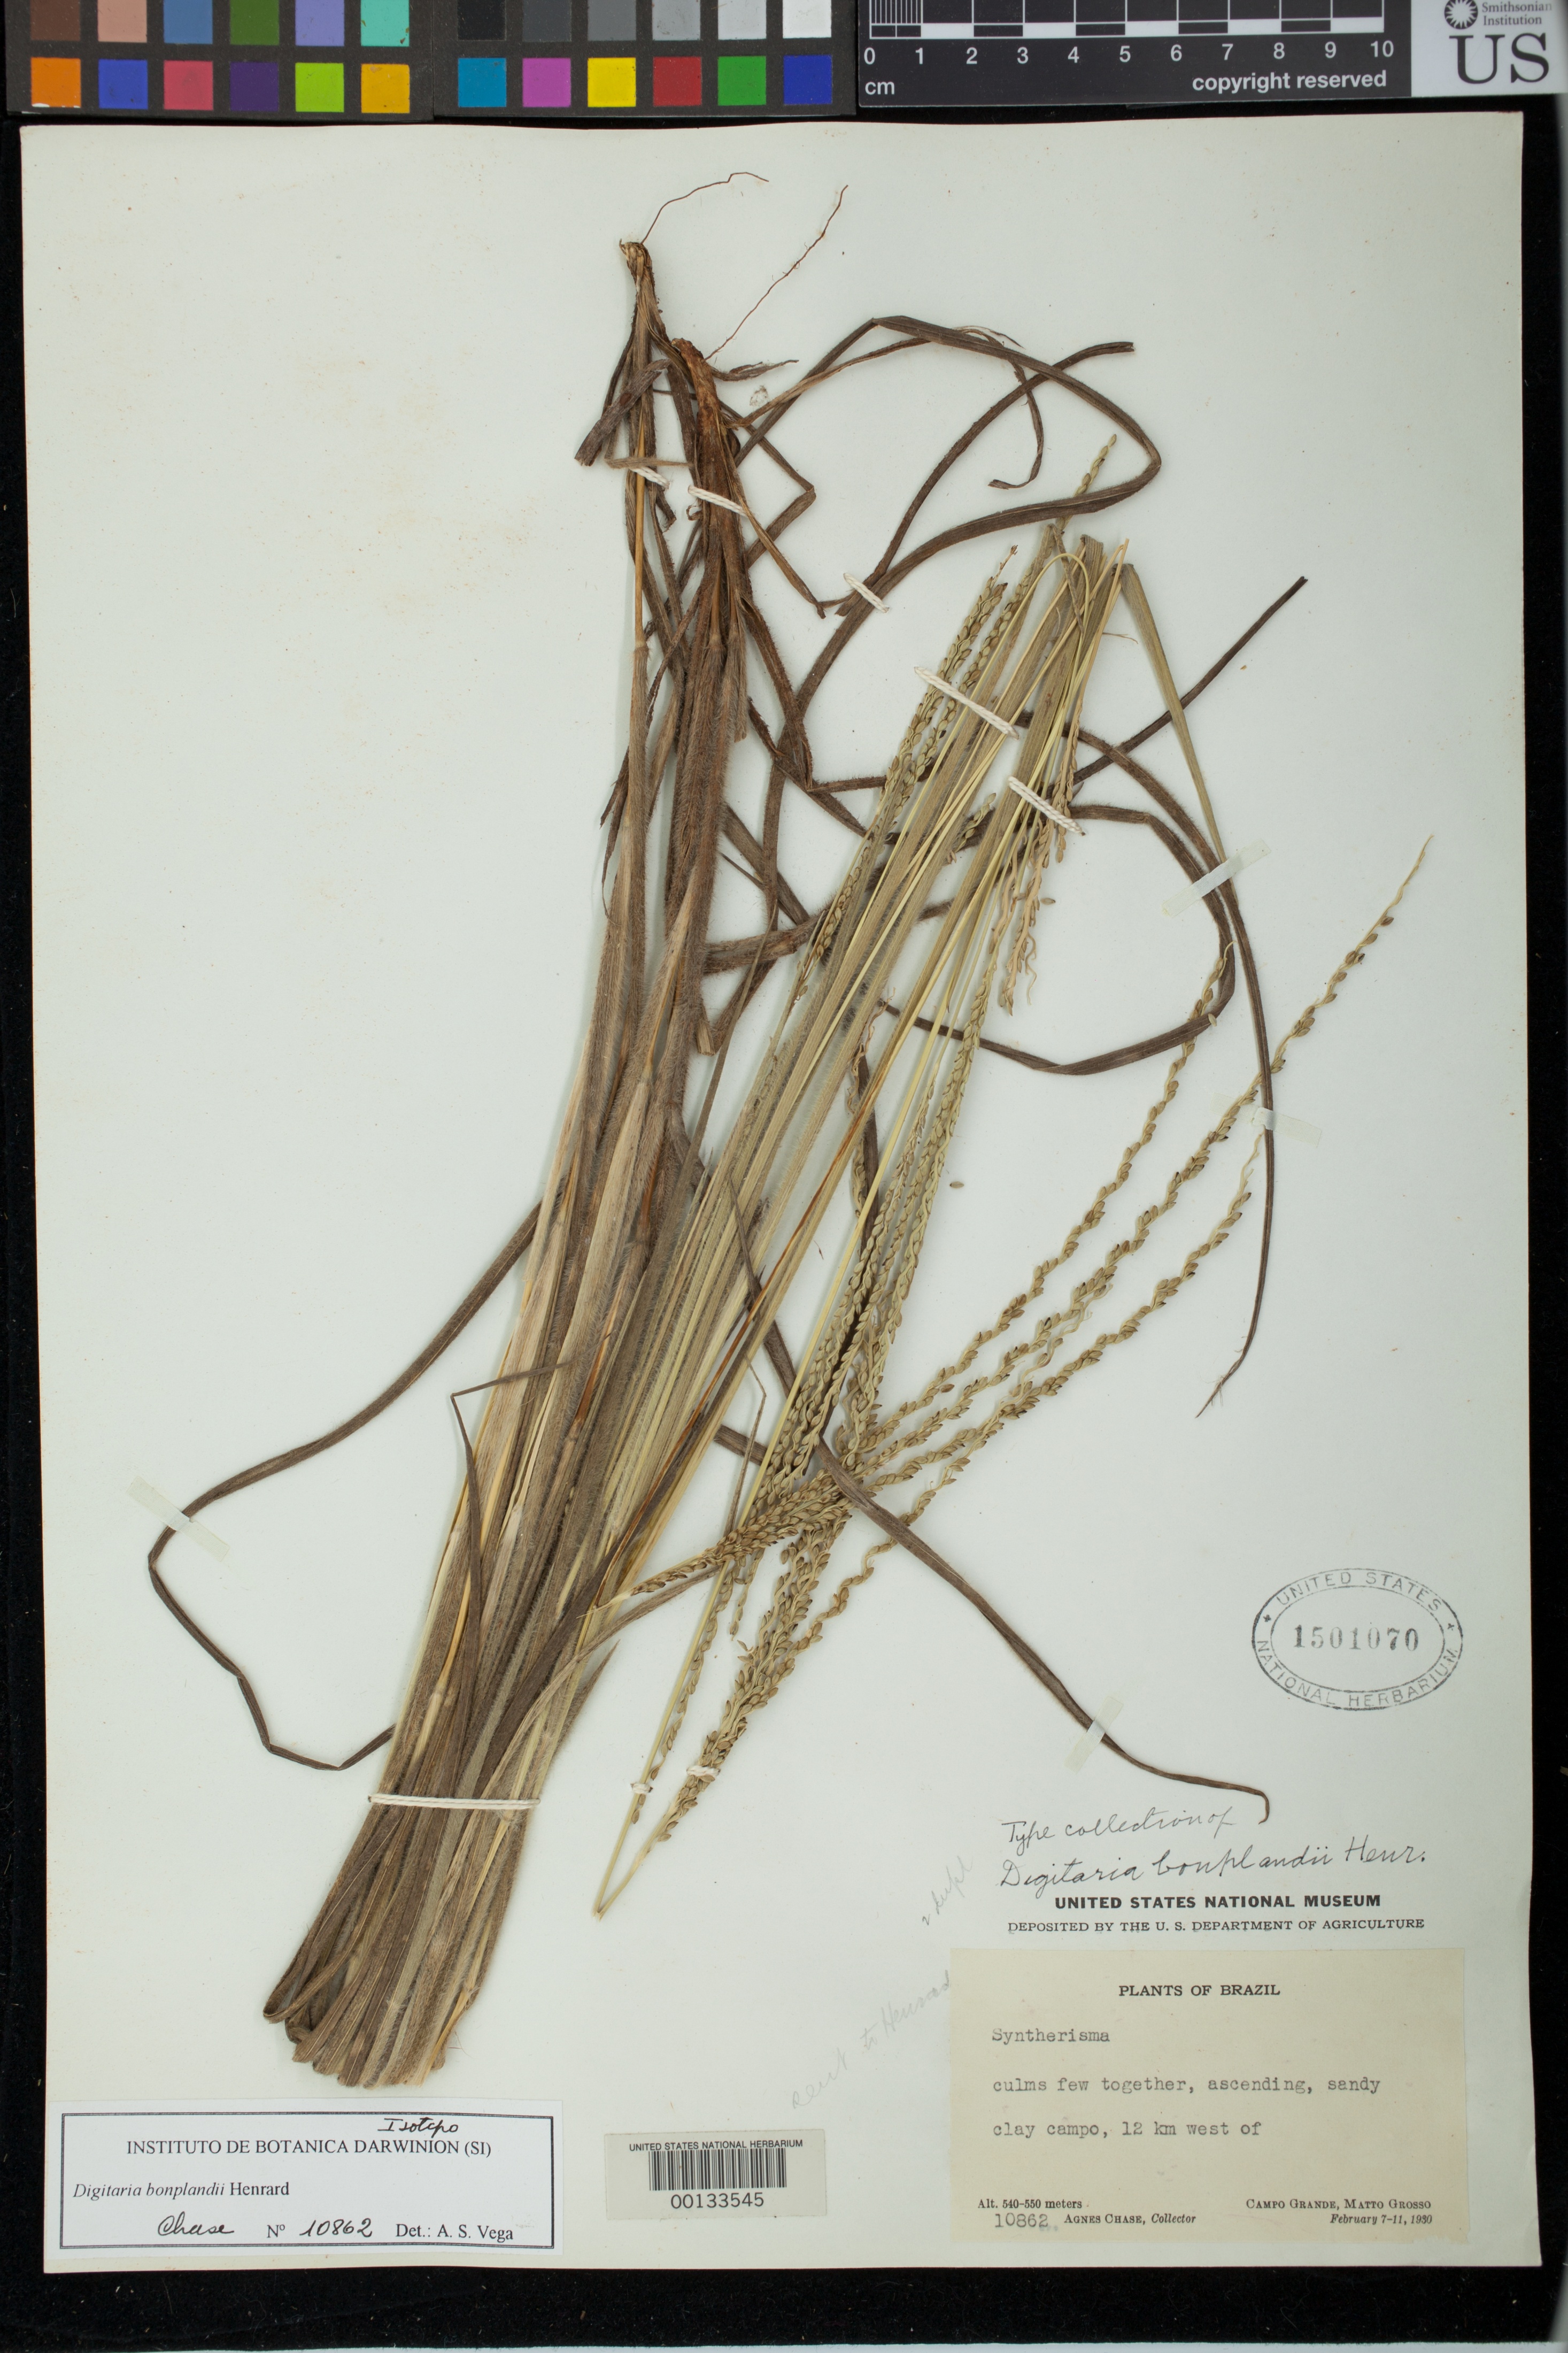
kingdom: Plantae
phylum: Tracheophyta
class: Liliopsida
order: Poales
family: Poaceae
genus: Digitaria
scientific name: Digitaria bonplandii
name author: Henr.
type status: Isotype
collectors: A. Chase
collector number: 10862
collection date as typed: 07 Feb 1930 to 11 Feb 1930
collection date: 1930-02-07/1930-02-11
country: Brazil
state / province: Mato Grosso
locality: Campo Grande.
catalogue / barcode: US 1501070